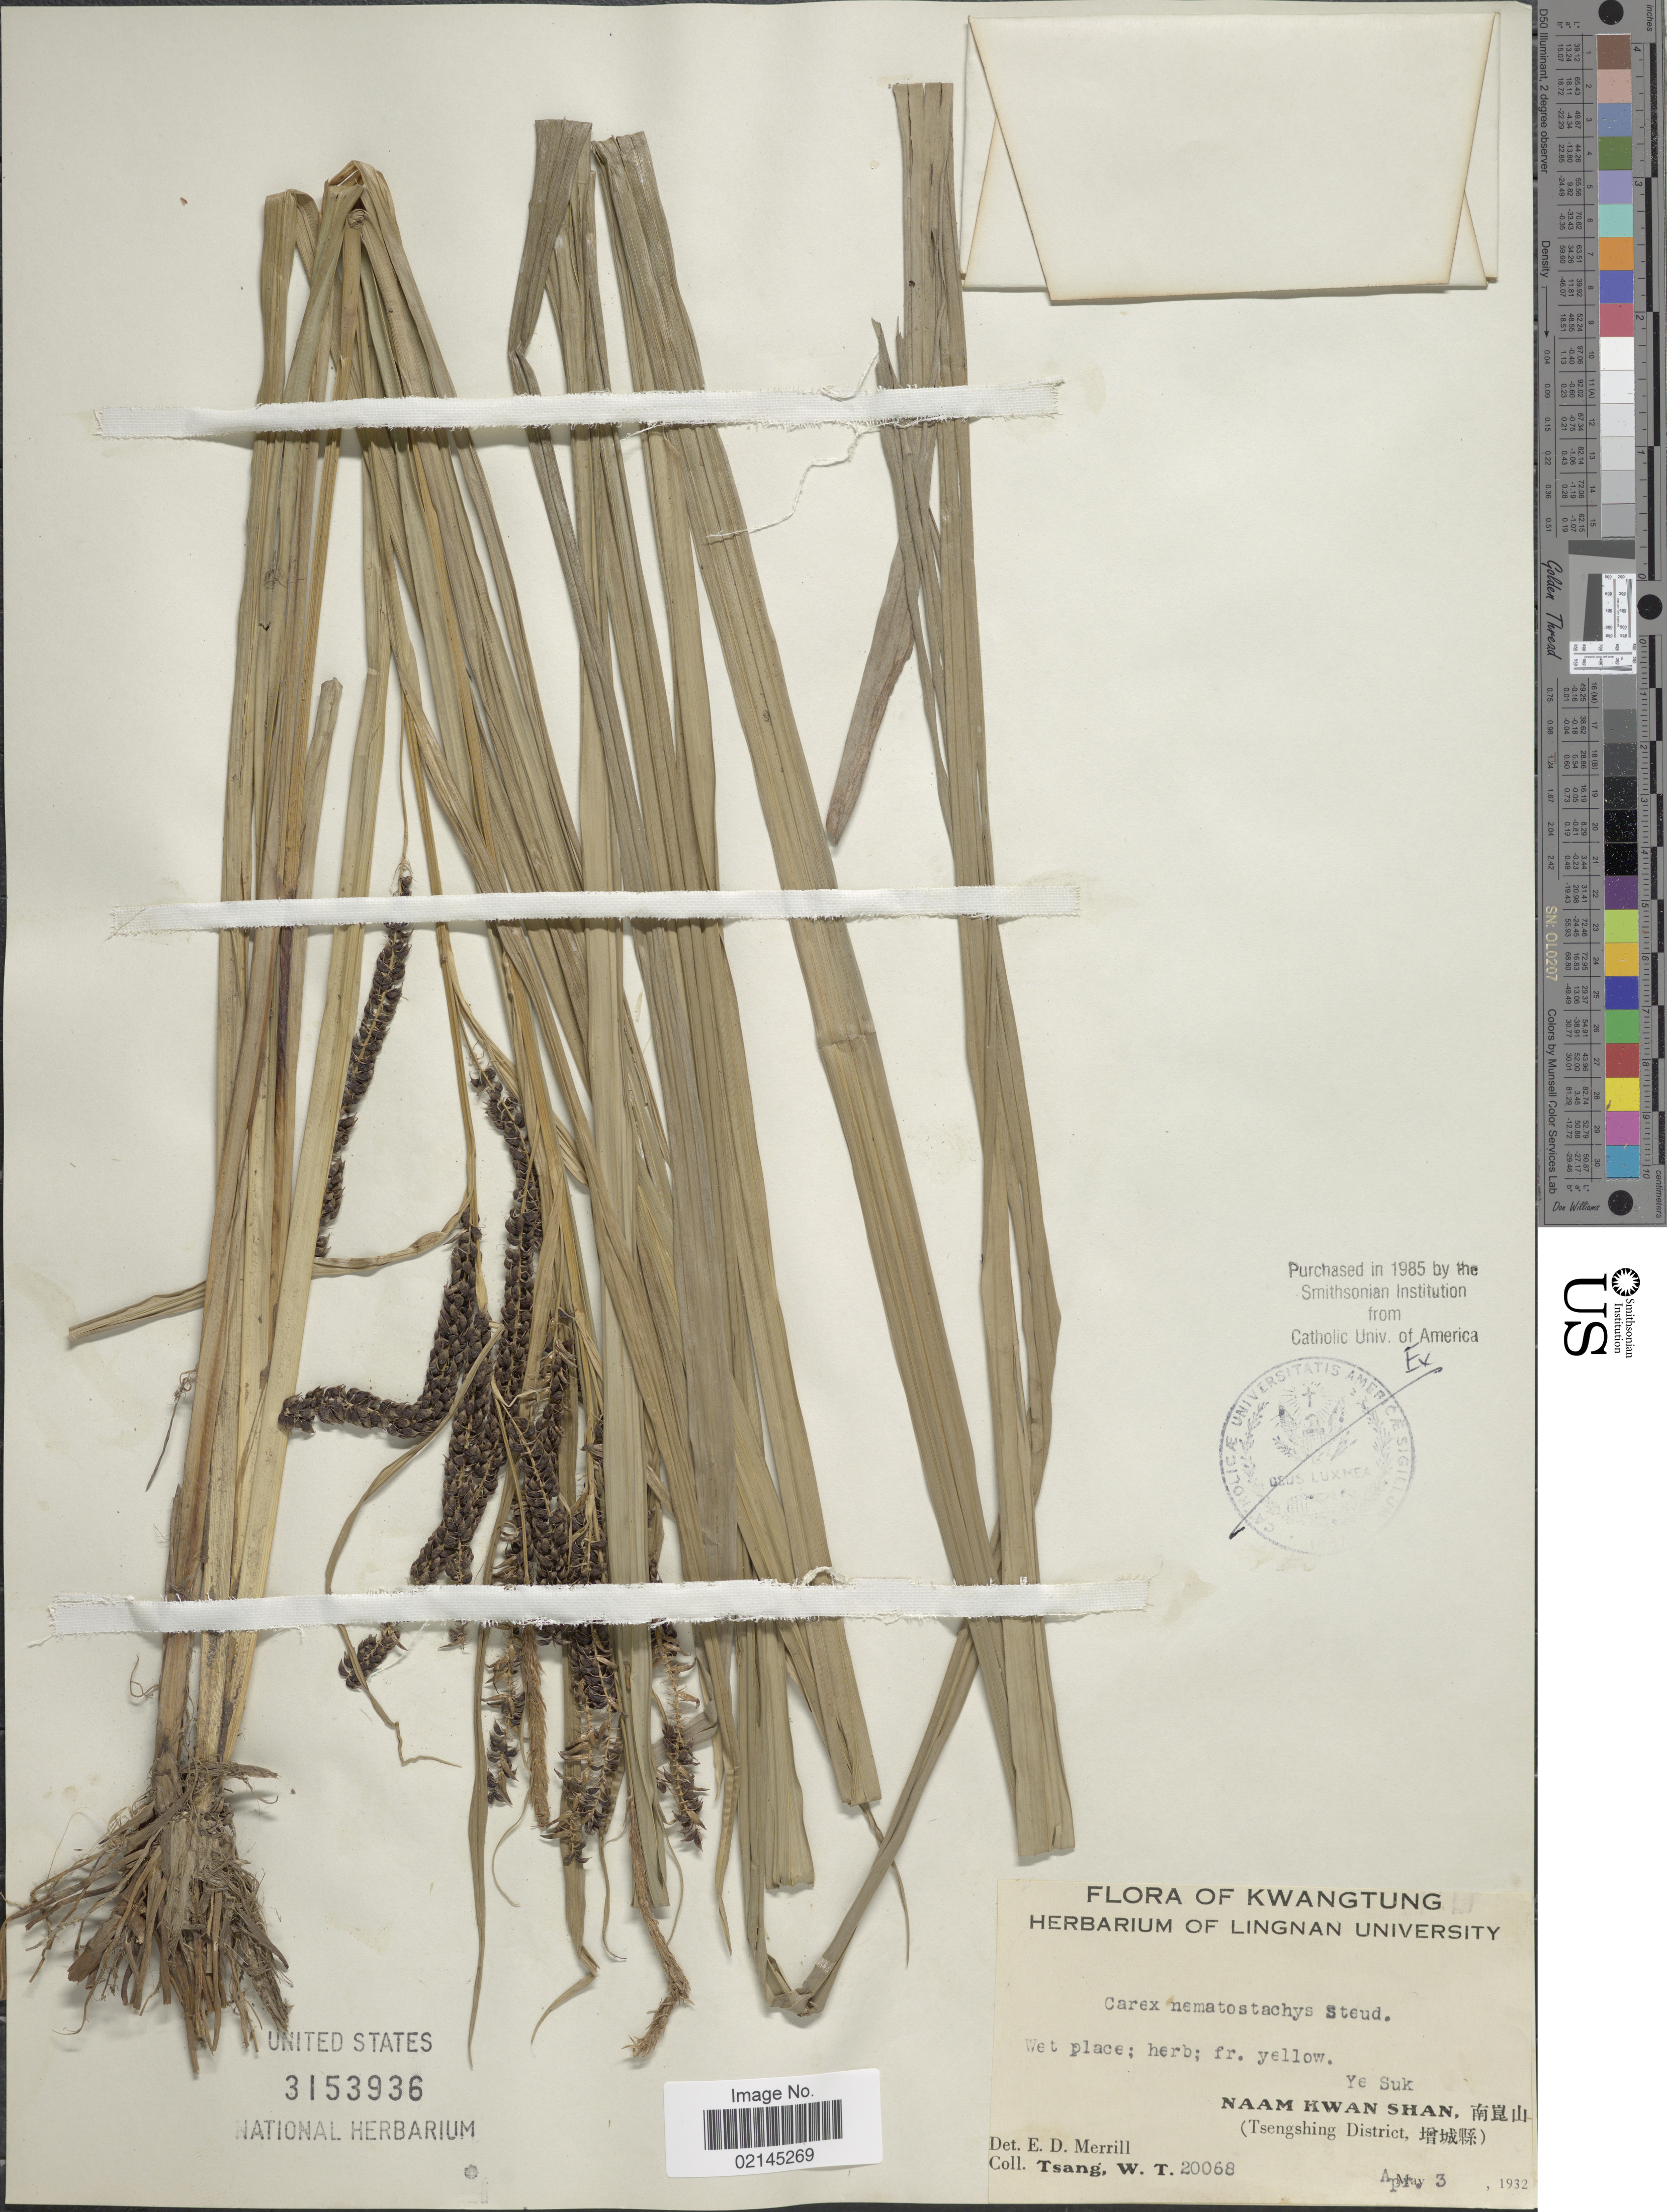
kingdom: Plantae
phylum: Tracheophyta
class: Liliopsida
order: Poales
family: Cyperaceae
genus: Carex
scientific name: Carex nemostachys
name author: Steud.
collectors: W. T. Tsang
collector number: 20068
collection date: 1932-04-03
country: China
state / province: Guangdong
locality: Kwangtung. Ye Suk. Naam Kwan Shan. (Tsengshing District)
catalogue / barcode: US 3153936